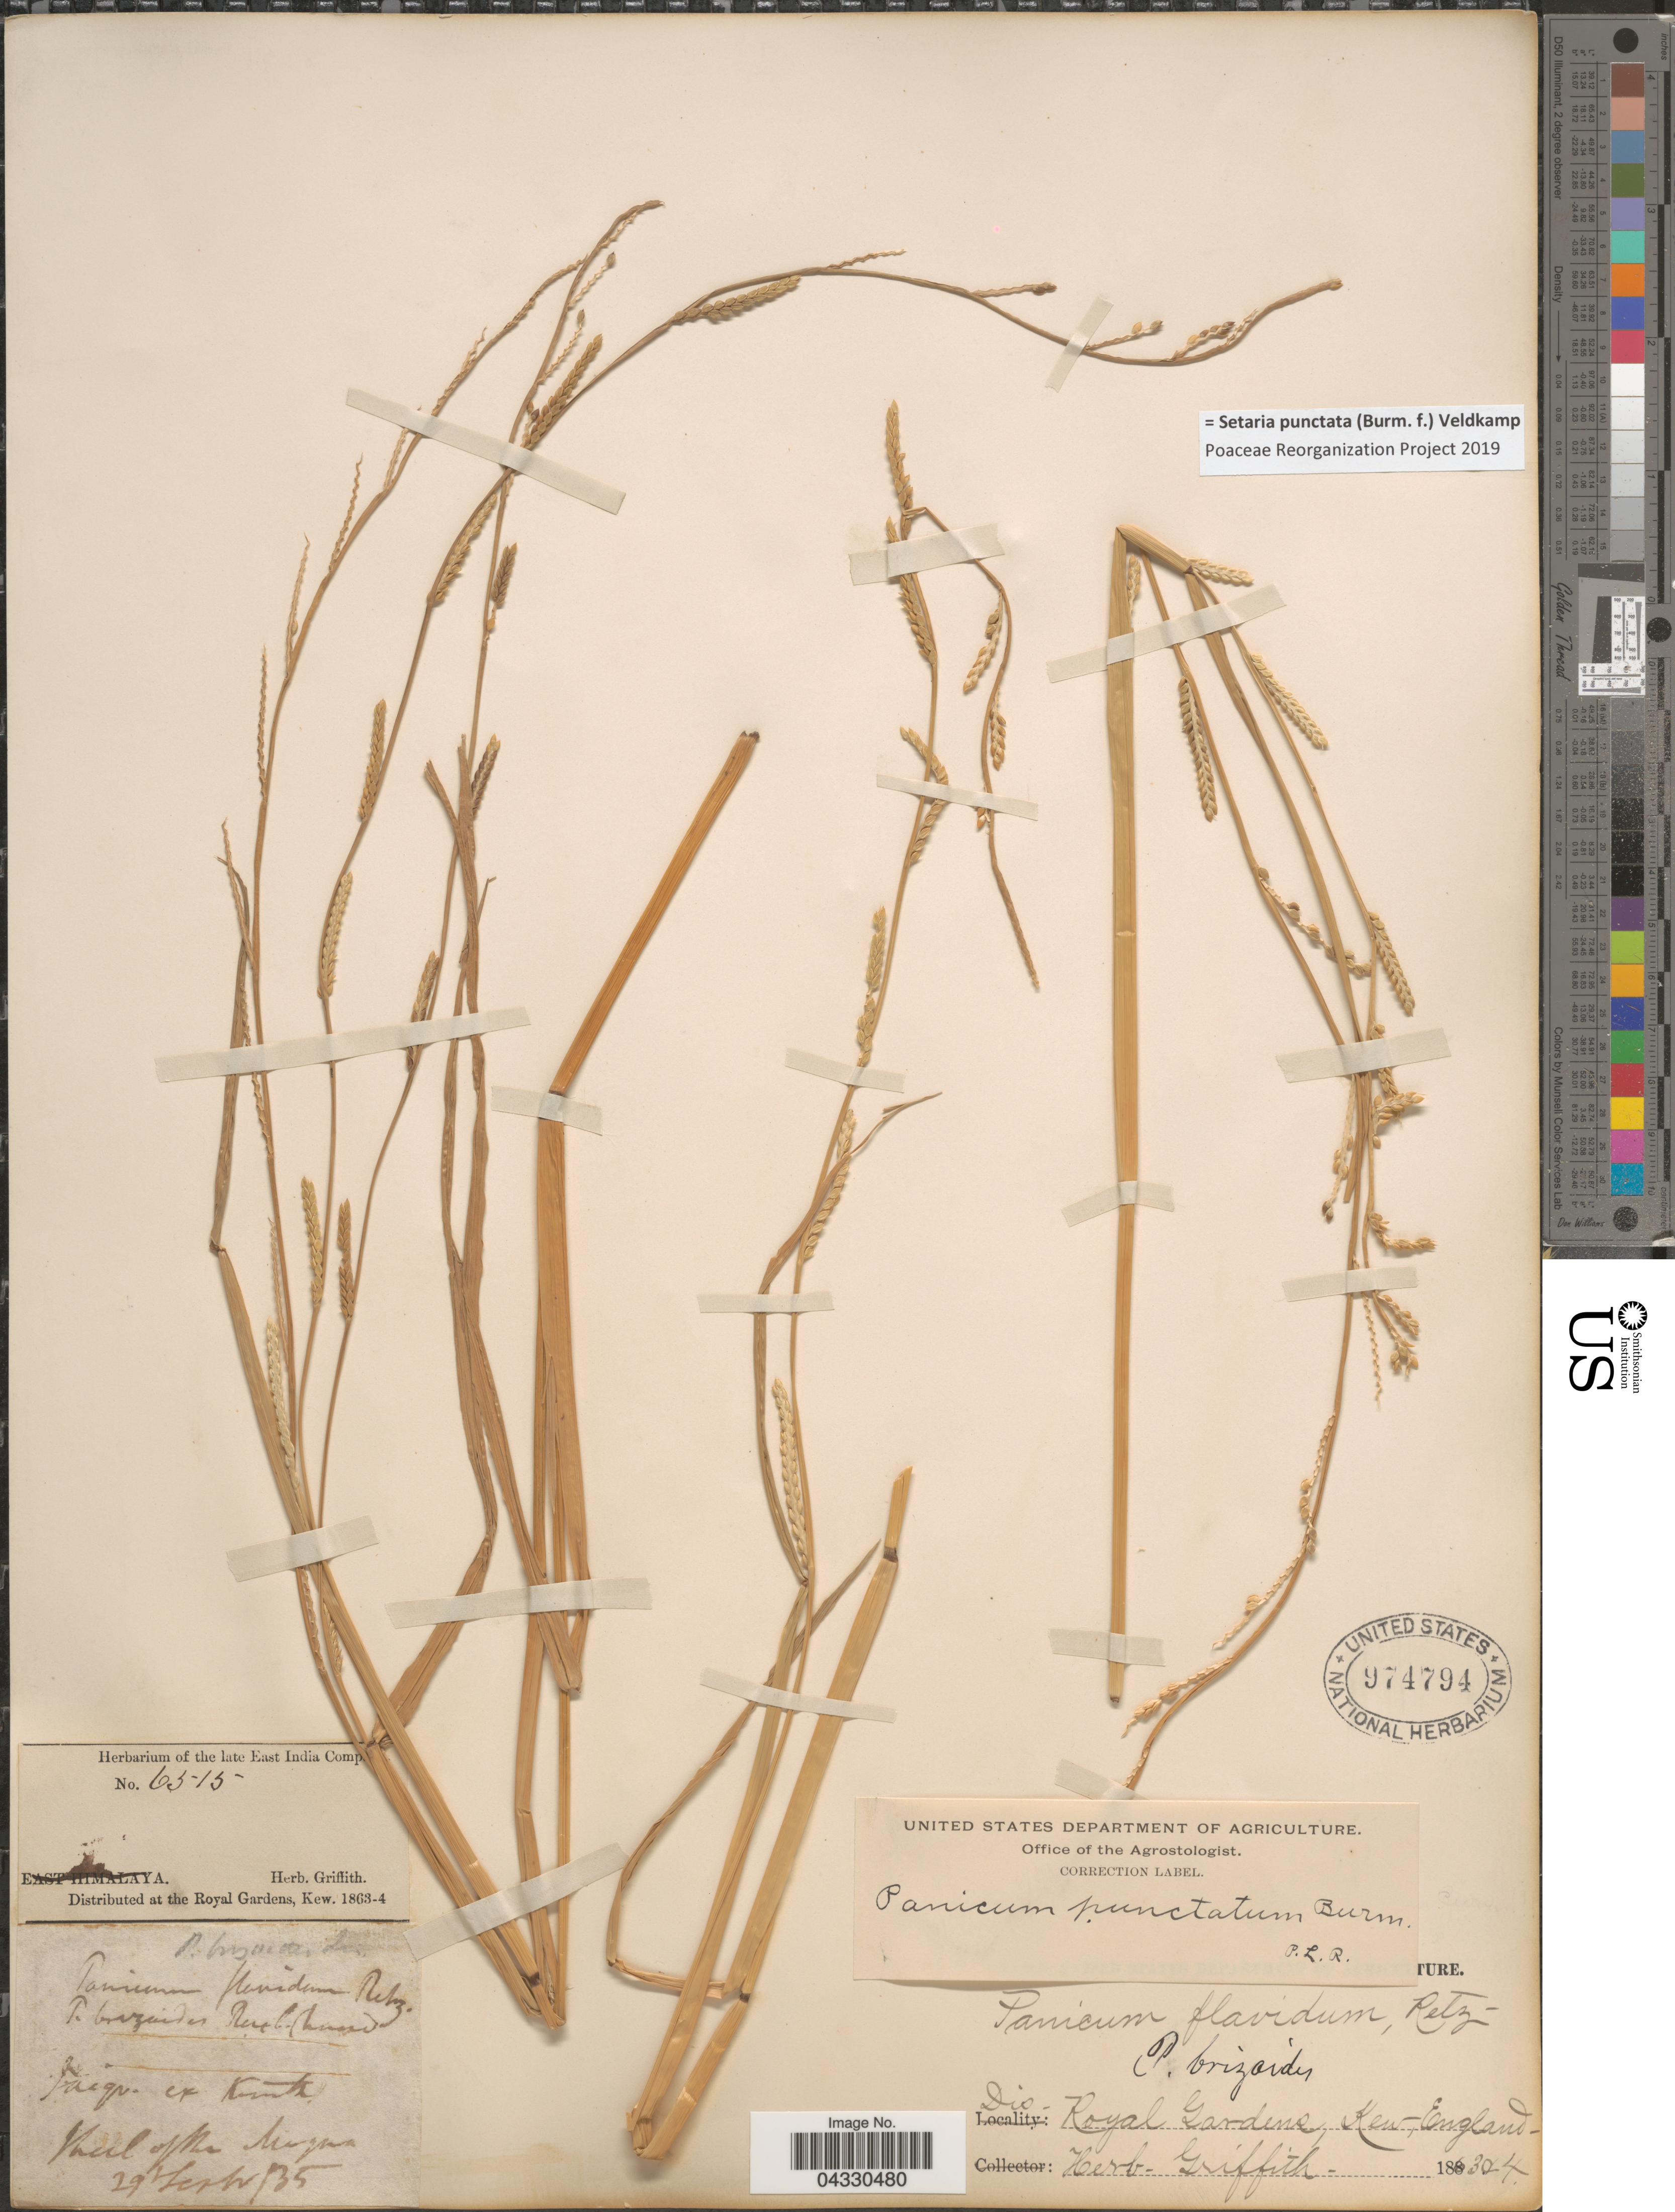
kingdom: Plantae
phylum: Tracheophyta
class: Liliopsida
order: Poales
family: Poaceae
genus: Setaria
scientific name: Setaria punctata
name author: (Burm. f.) Veldkamp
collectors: ex herb. Griffith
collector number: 6515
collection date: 1863/1864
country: United Kingdom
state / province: England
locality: Royal Gardends, Kew.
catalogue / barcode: US 974794